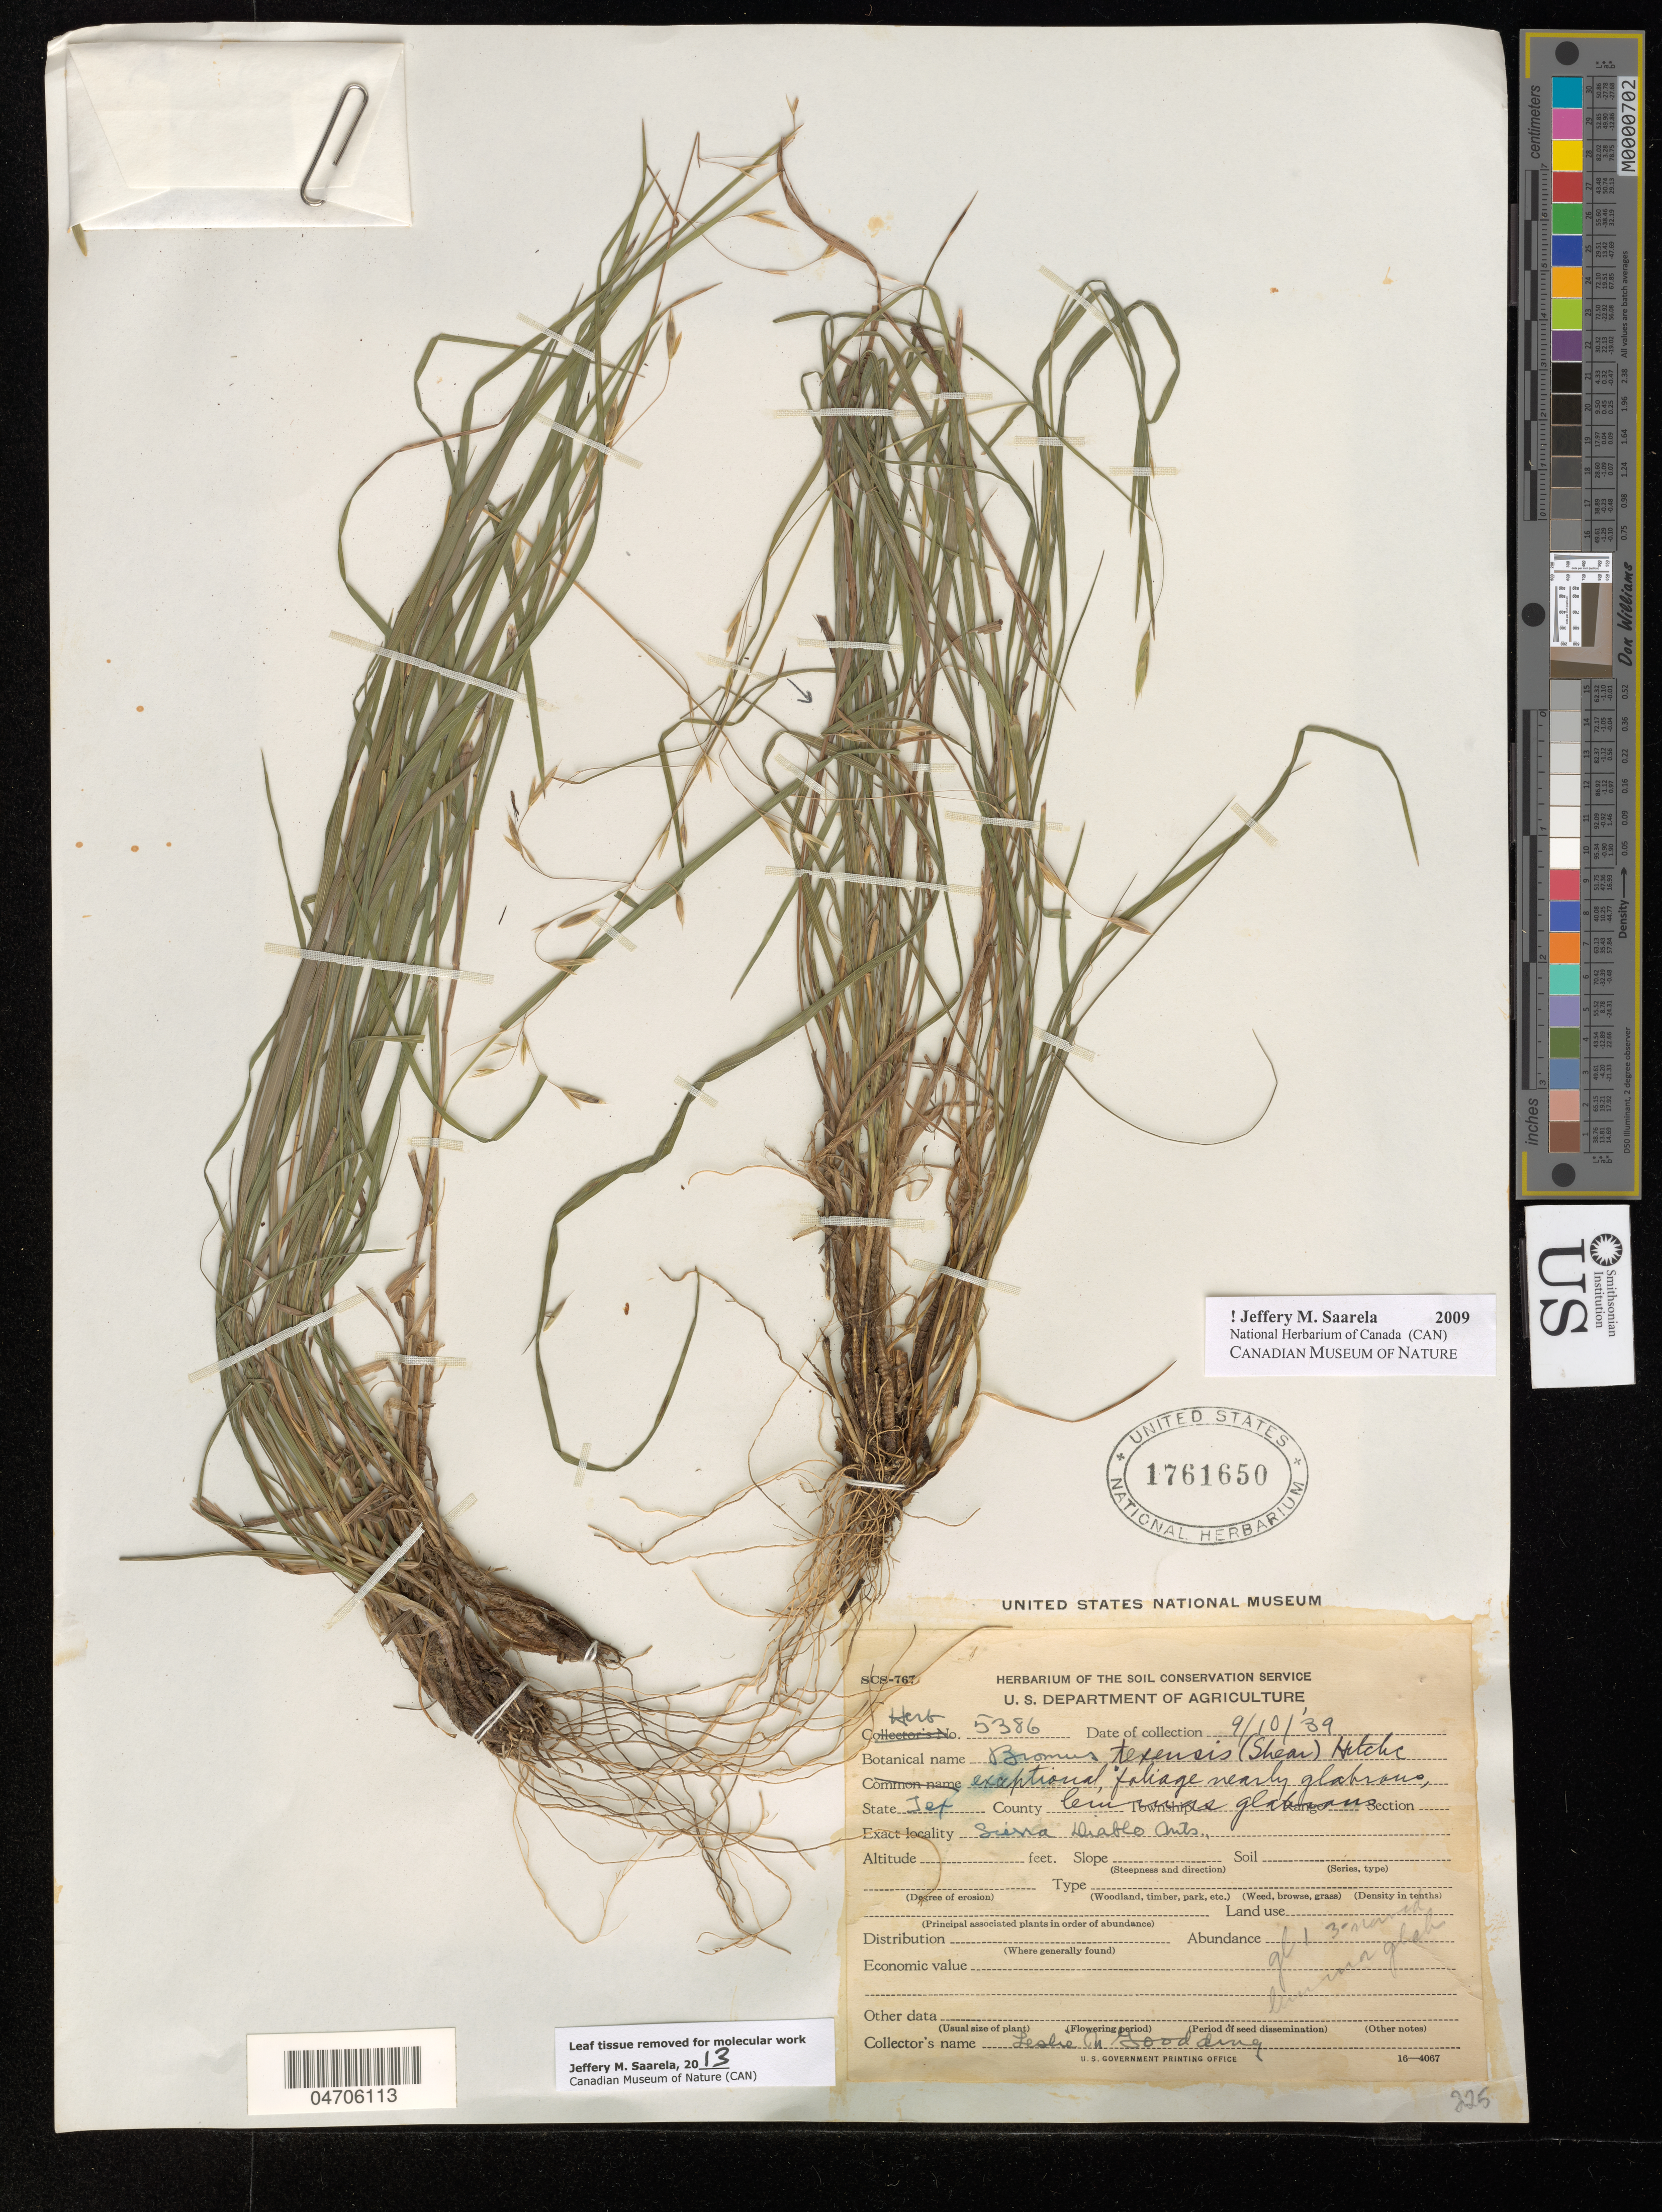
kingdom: Plantae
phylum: Tracheophyta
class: Liliopsida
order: Poales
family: Poaceae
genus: Bromus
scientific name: Bromus texensis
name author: (Shear) Hitchc.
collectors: L. N. Goodding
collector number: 5386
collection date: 1989-09-10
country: United States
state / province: Texas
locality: Sierra Diablo Mts.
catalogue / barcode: US 1761650